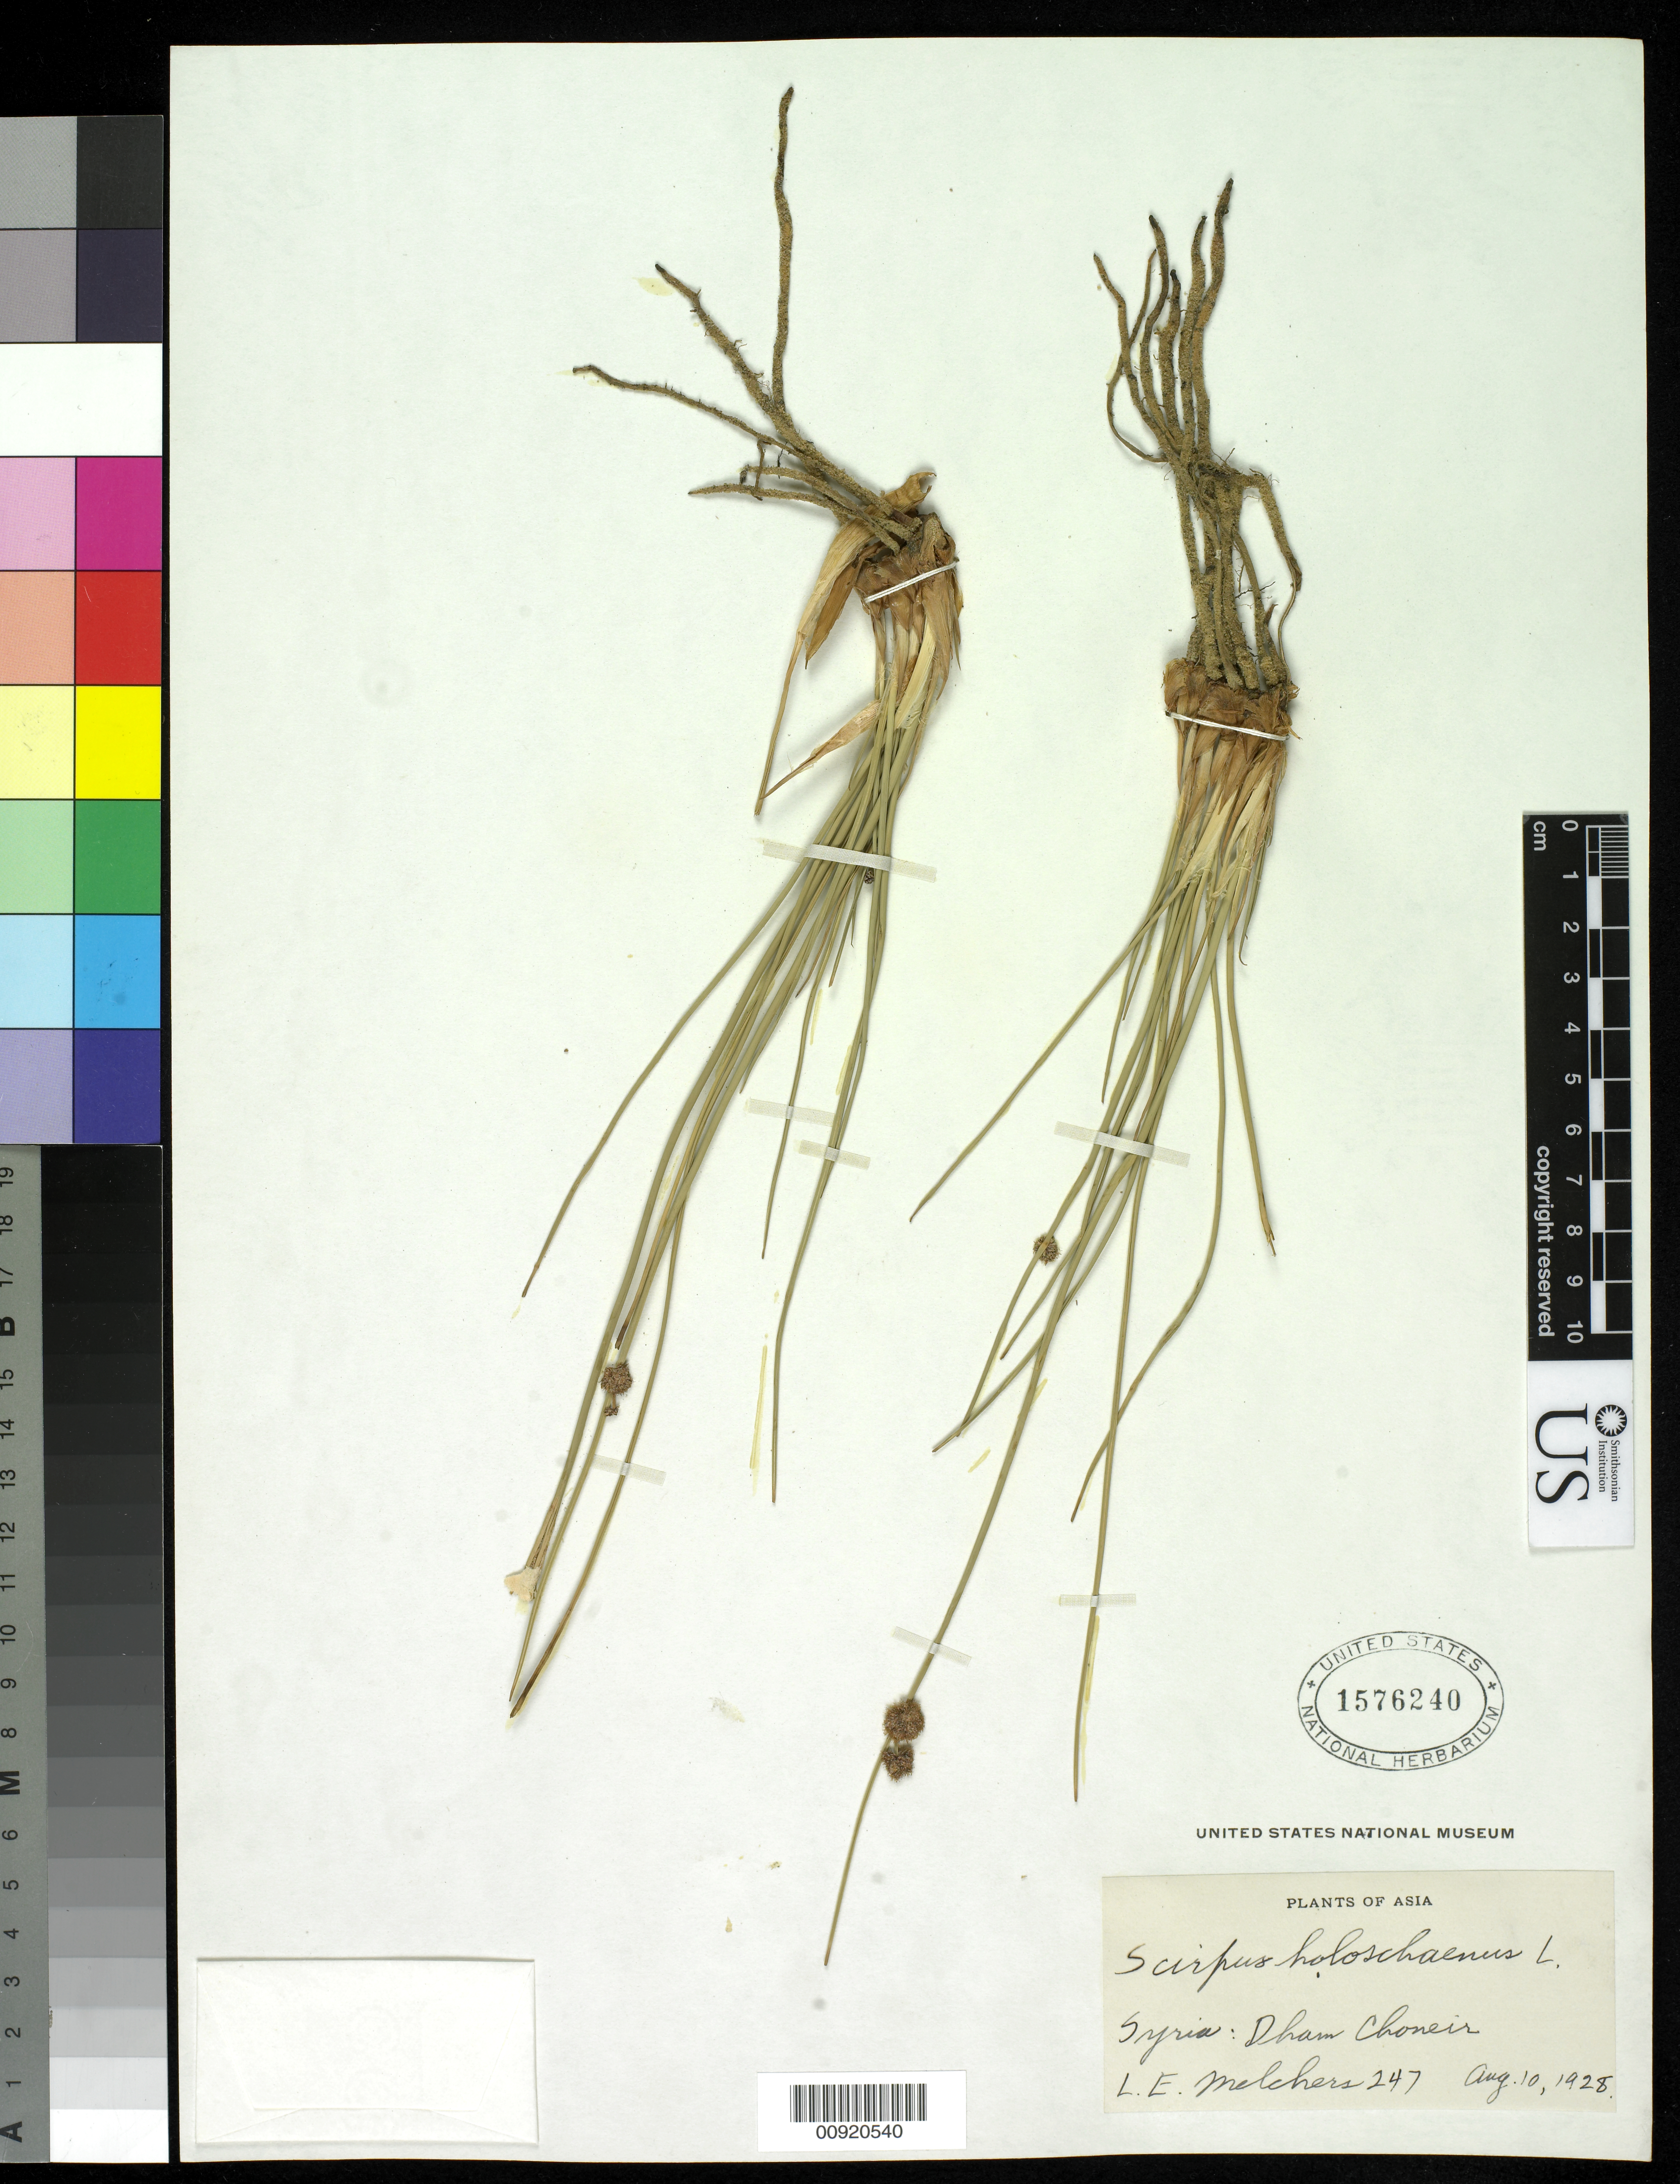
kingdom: Plantae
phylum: Tracheophyta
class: Liliopsida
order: Poales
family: Cyperaceae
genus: Scirpoides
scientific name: Scirpoides holoschoenus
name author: (L.) Soják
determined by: Strong, M. T., (US), Smithsonian Institution - National Museum of Natural History (UNITED STATES)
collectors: L. Melchers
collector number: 247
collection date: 1928-08-10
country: Syria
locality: Syria: Dham Choneir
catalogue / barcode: US 1576240